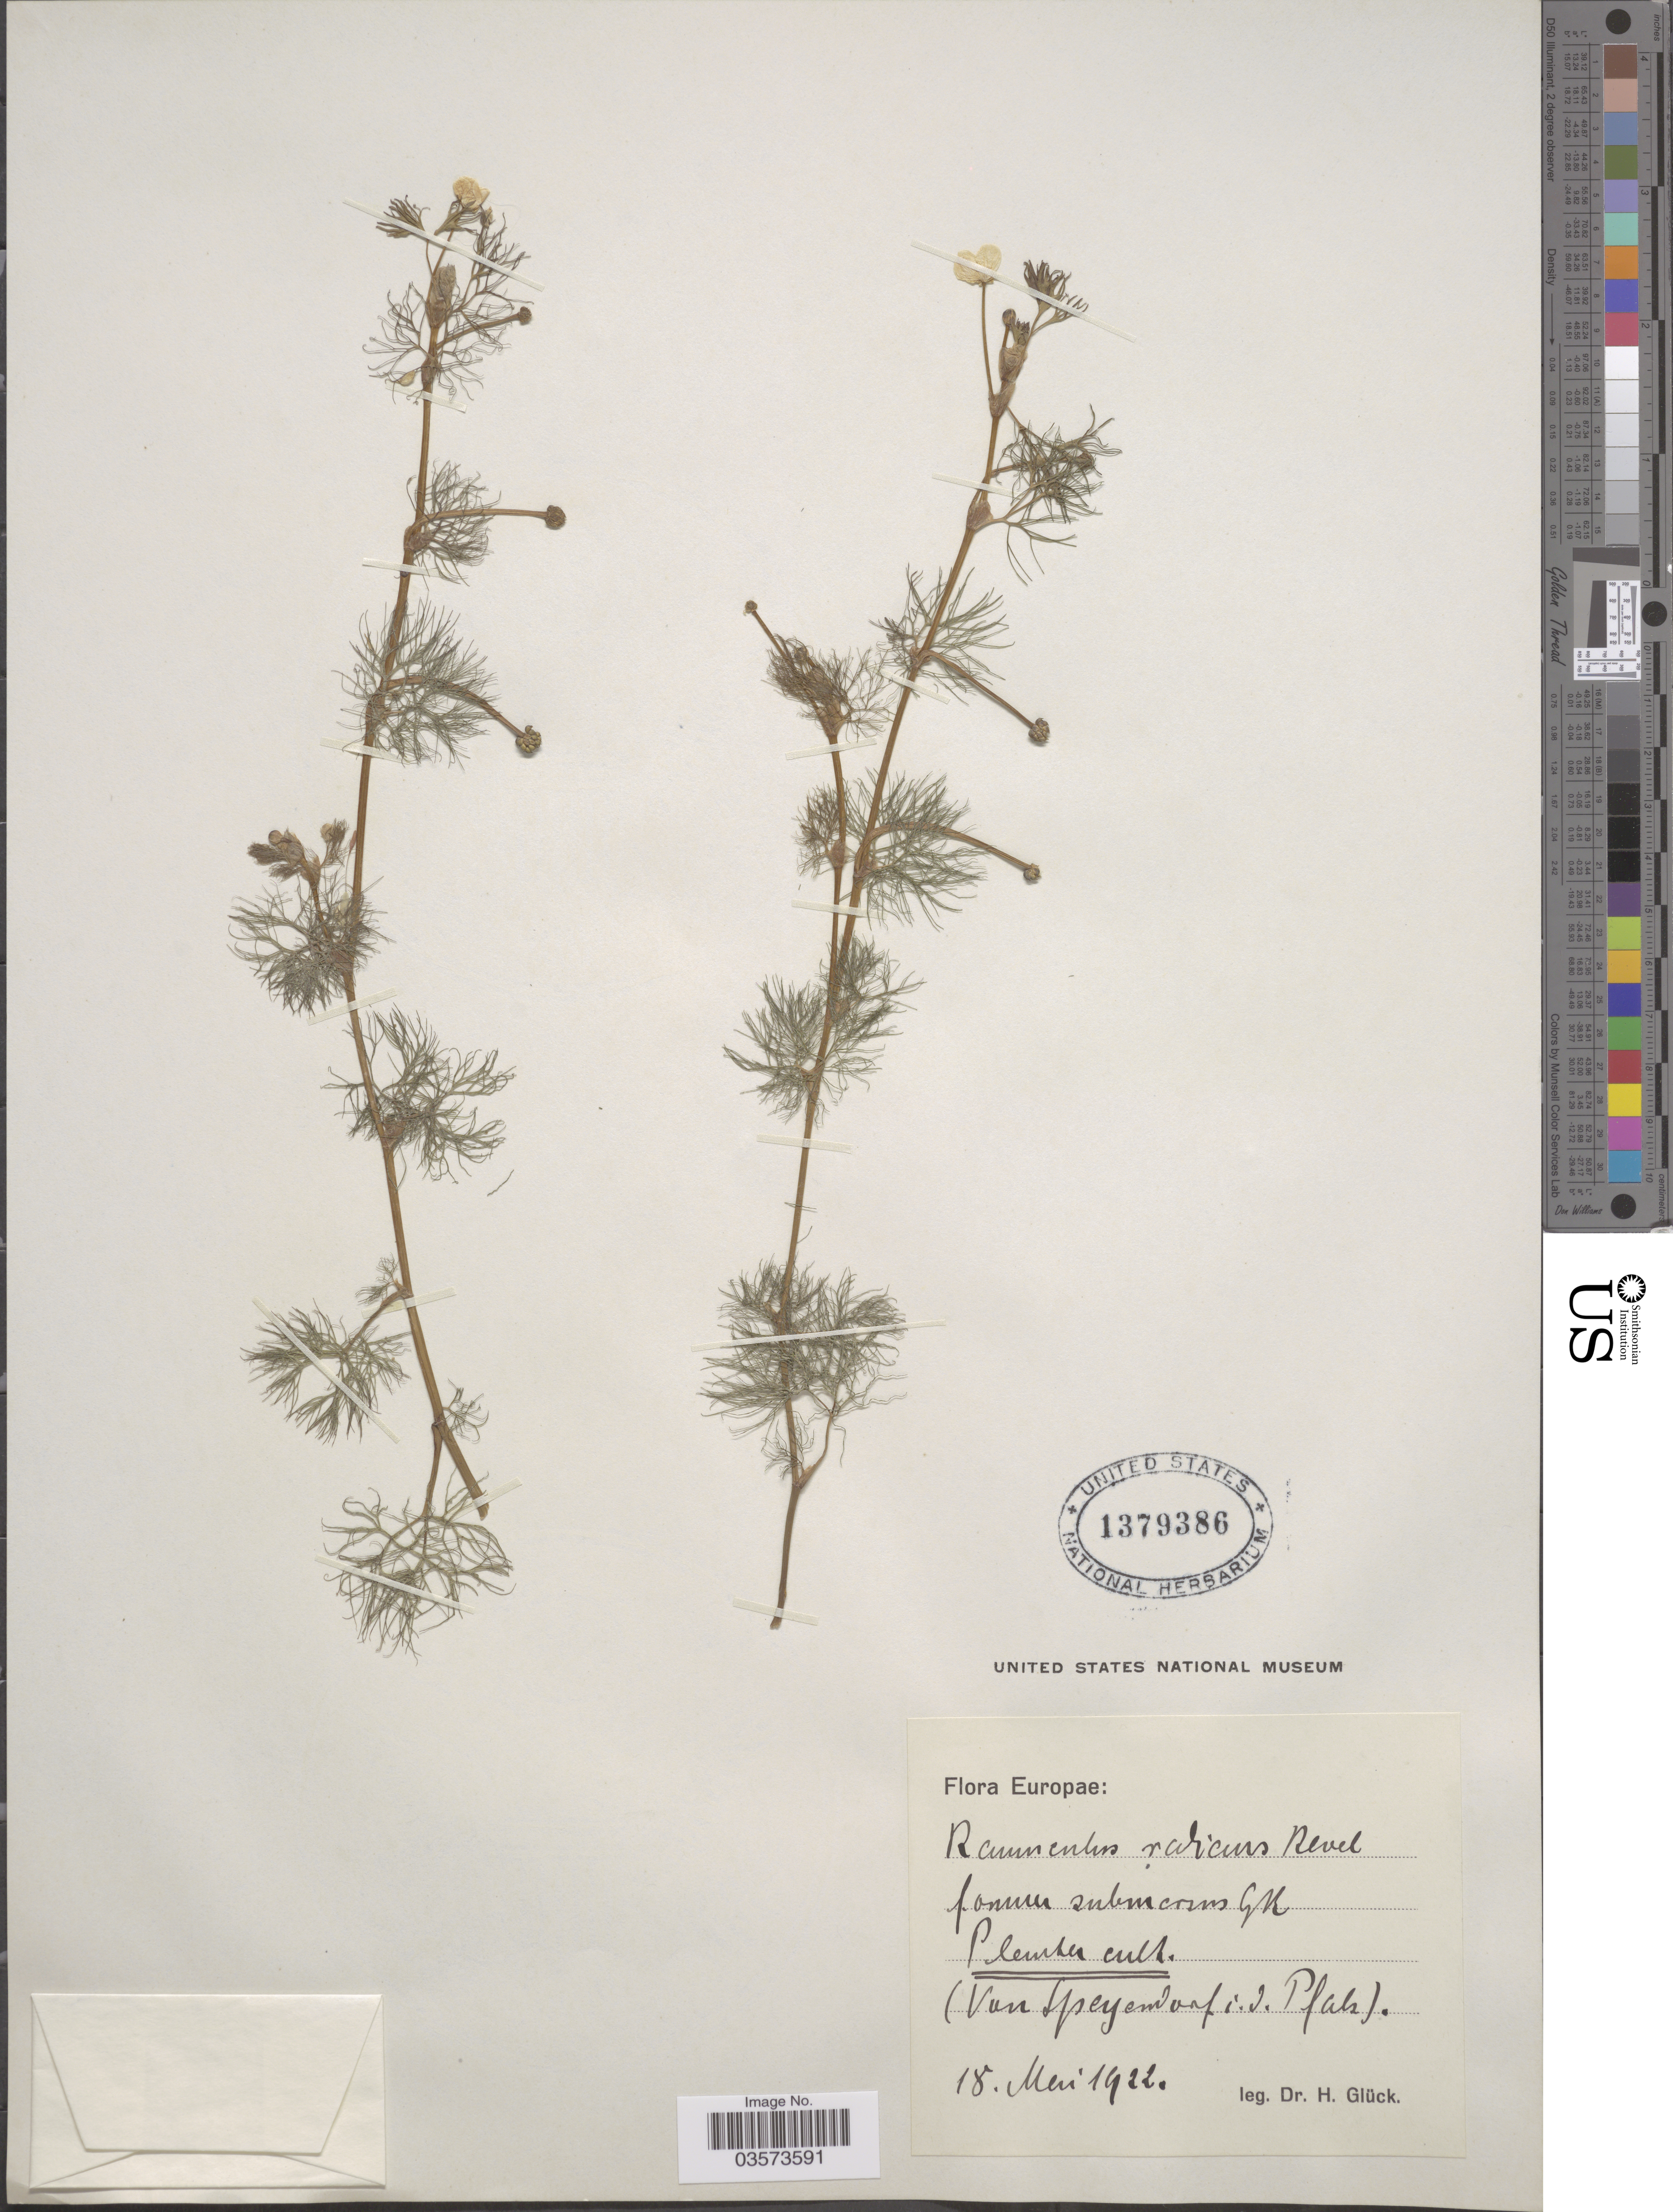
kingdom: Plantae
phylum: Tracheophyta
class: Magnoliopsida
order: Ranunculales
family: Ranunculaceae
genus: Ranunculus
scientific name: Ranunculus aquatilis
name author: L.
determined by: Strong, Mark T., (BOT), Smithsonian Institution - National Museum of Natural History (UNITED STATES)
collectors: H. Glück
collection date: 1922-05-18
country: Germany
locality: (Von Speyerdorf i.d. Pfalz).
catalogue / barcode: US 1379386